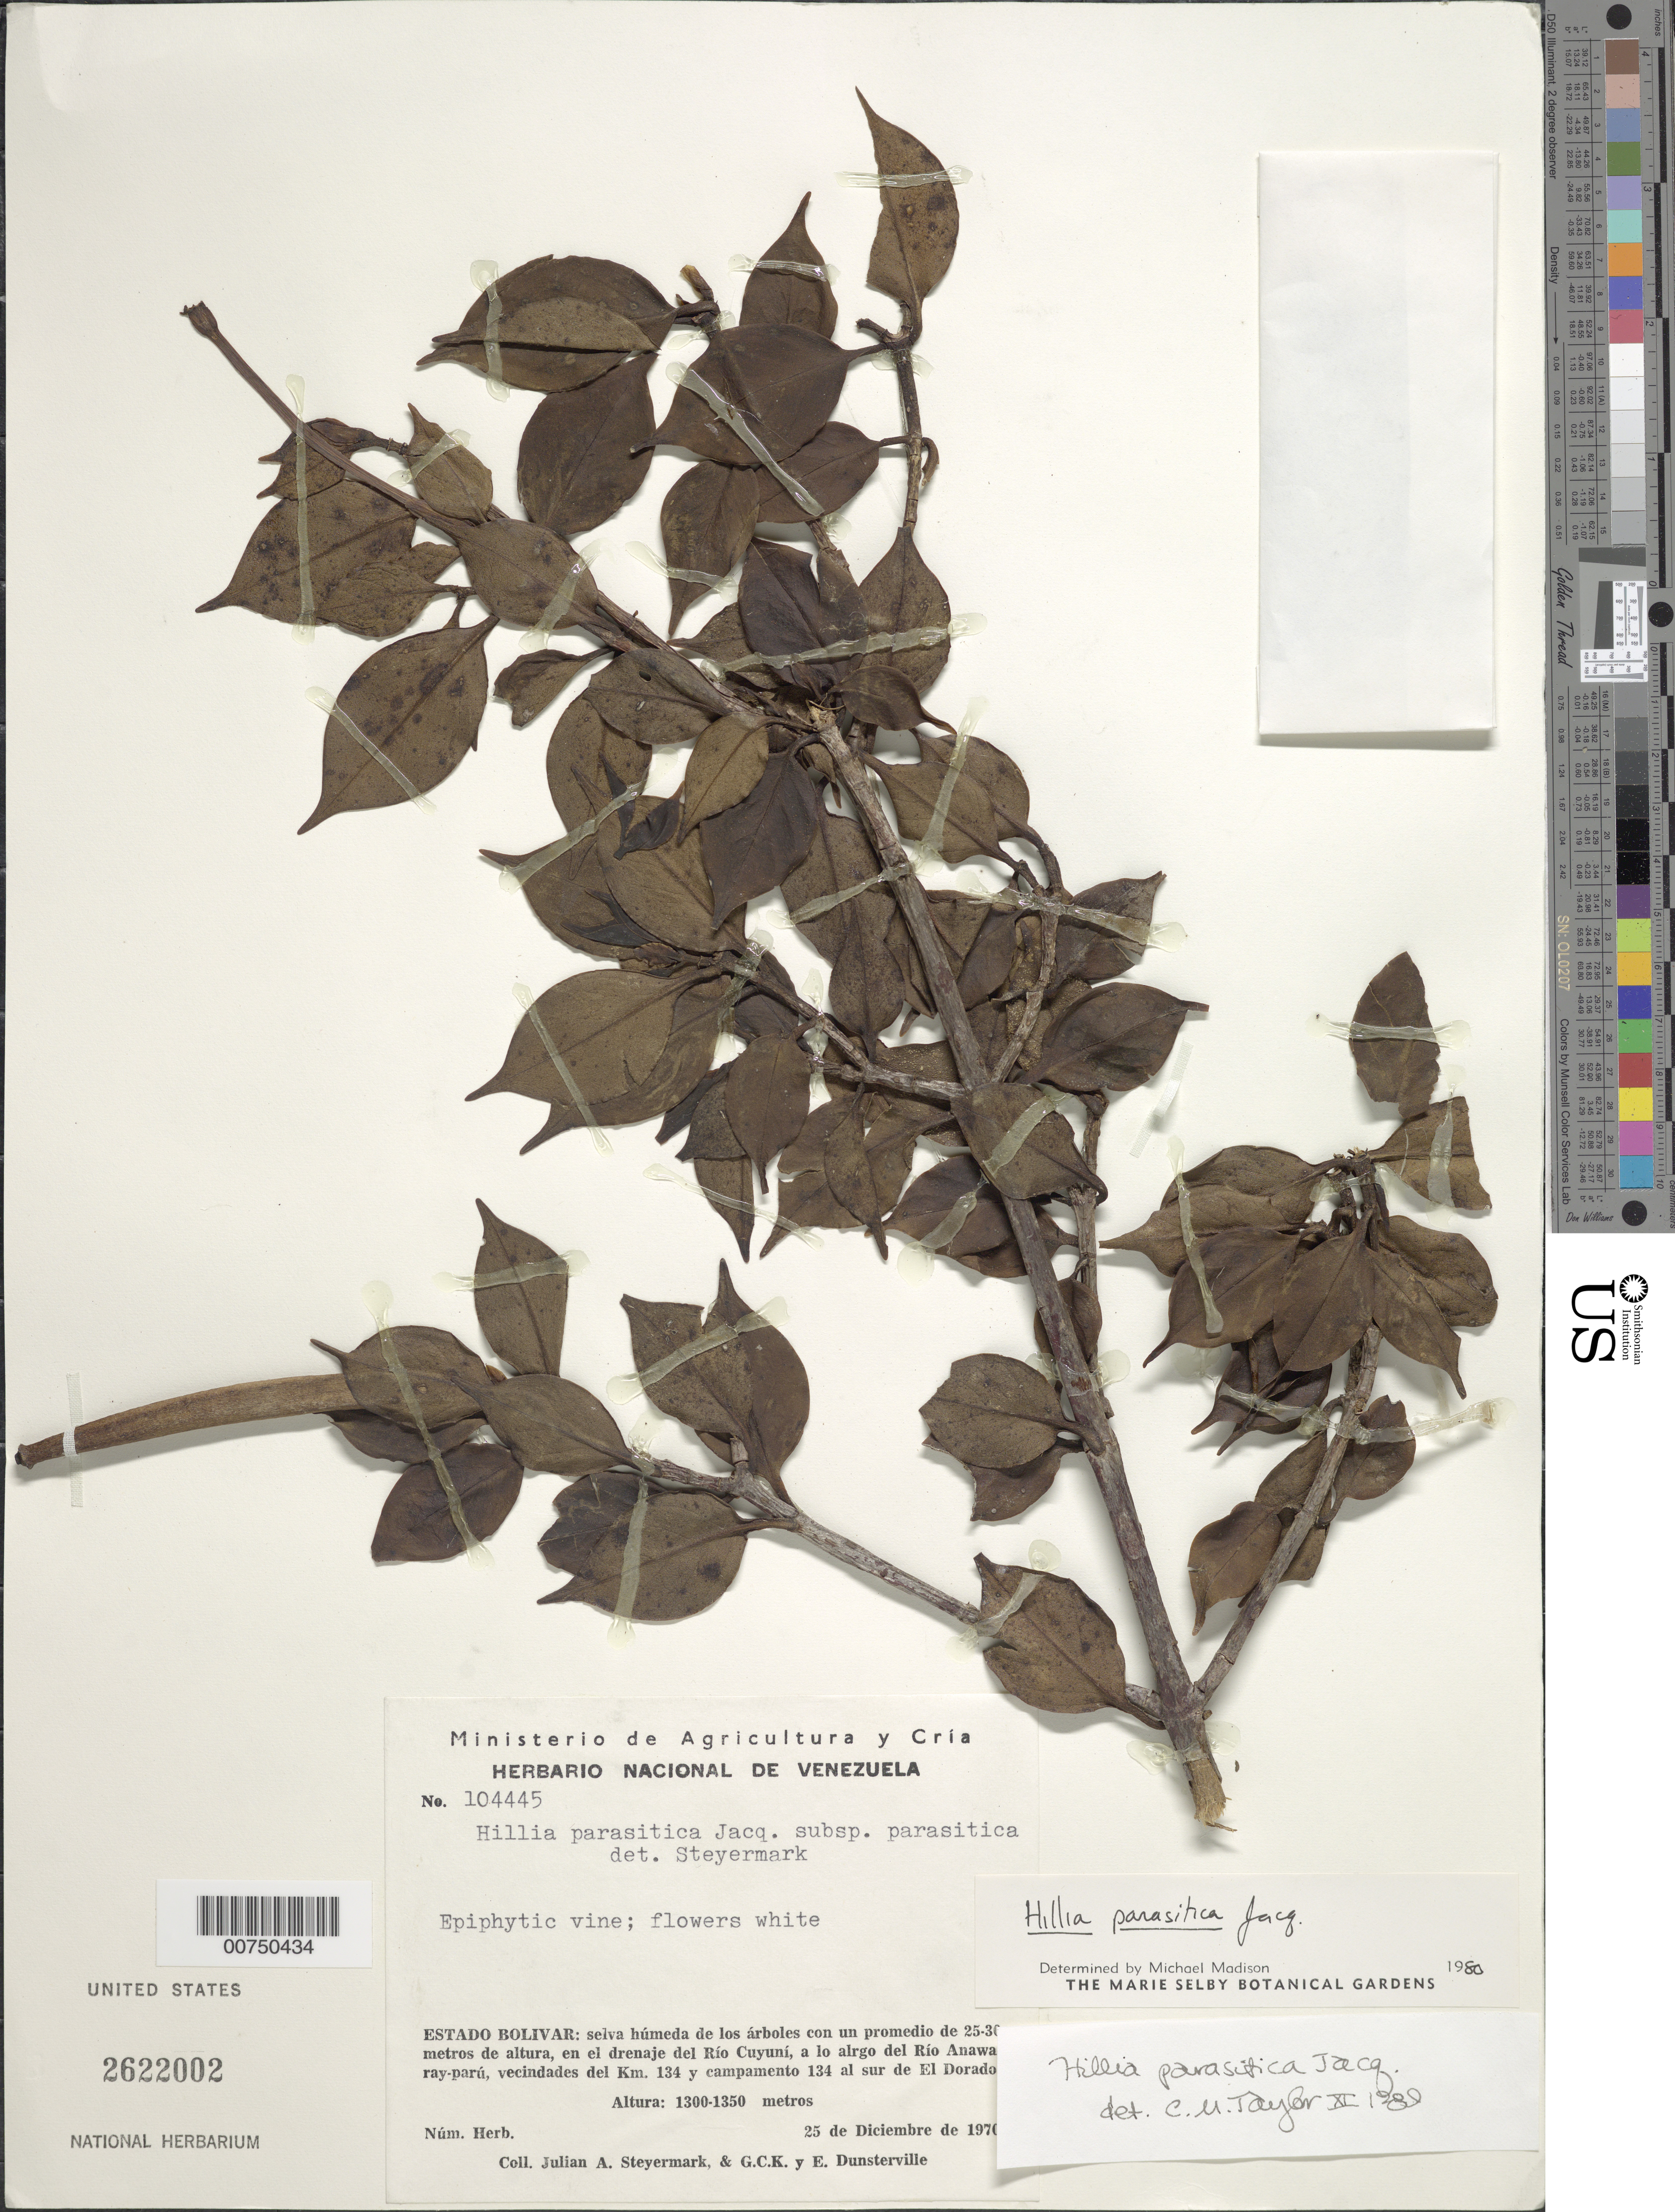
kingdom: Plantae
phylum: Tracheophyta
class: Magnoliopsida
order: Gentianales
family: Rubiaceae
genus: Hillia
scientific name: Hillia parasitica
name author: Jacq.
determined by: Taylor, Charlotte M.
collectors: J. Steyermark, G. C. K. Dunsterville & E. Dunsterville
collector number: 104445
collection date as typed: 25-Dec-70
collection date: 1970-12-25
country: Venezuela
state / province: Bolívar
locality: Río Cuyuni drainage, along Río Anawaray-parú, vicinity of km. 134 and camp 134 S of El Dorado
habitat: Selva húmeda de los arboles con un promedio de 25-30 m de alt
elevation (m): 1300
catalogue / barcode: US 2622002